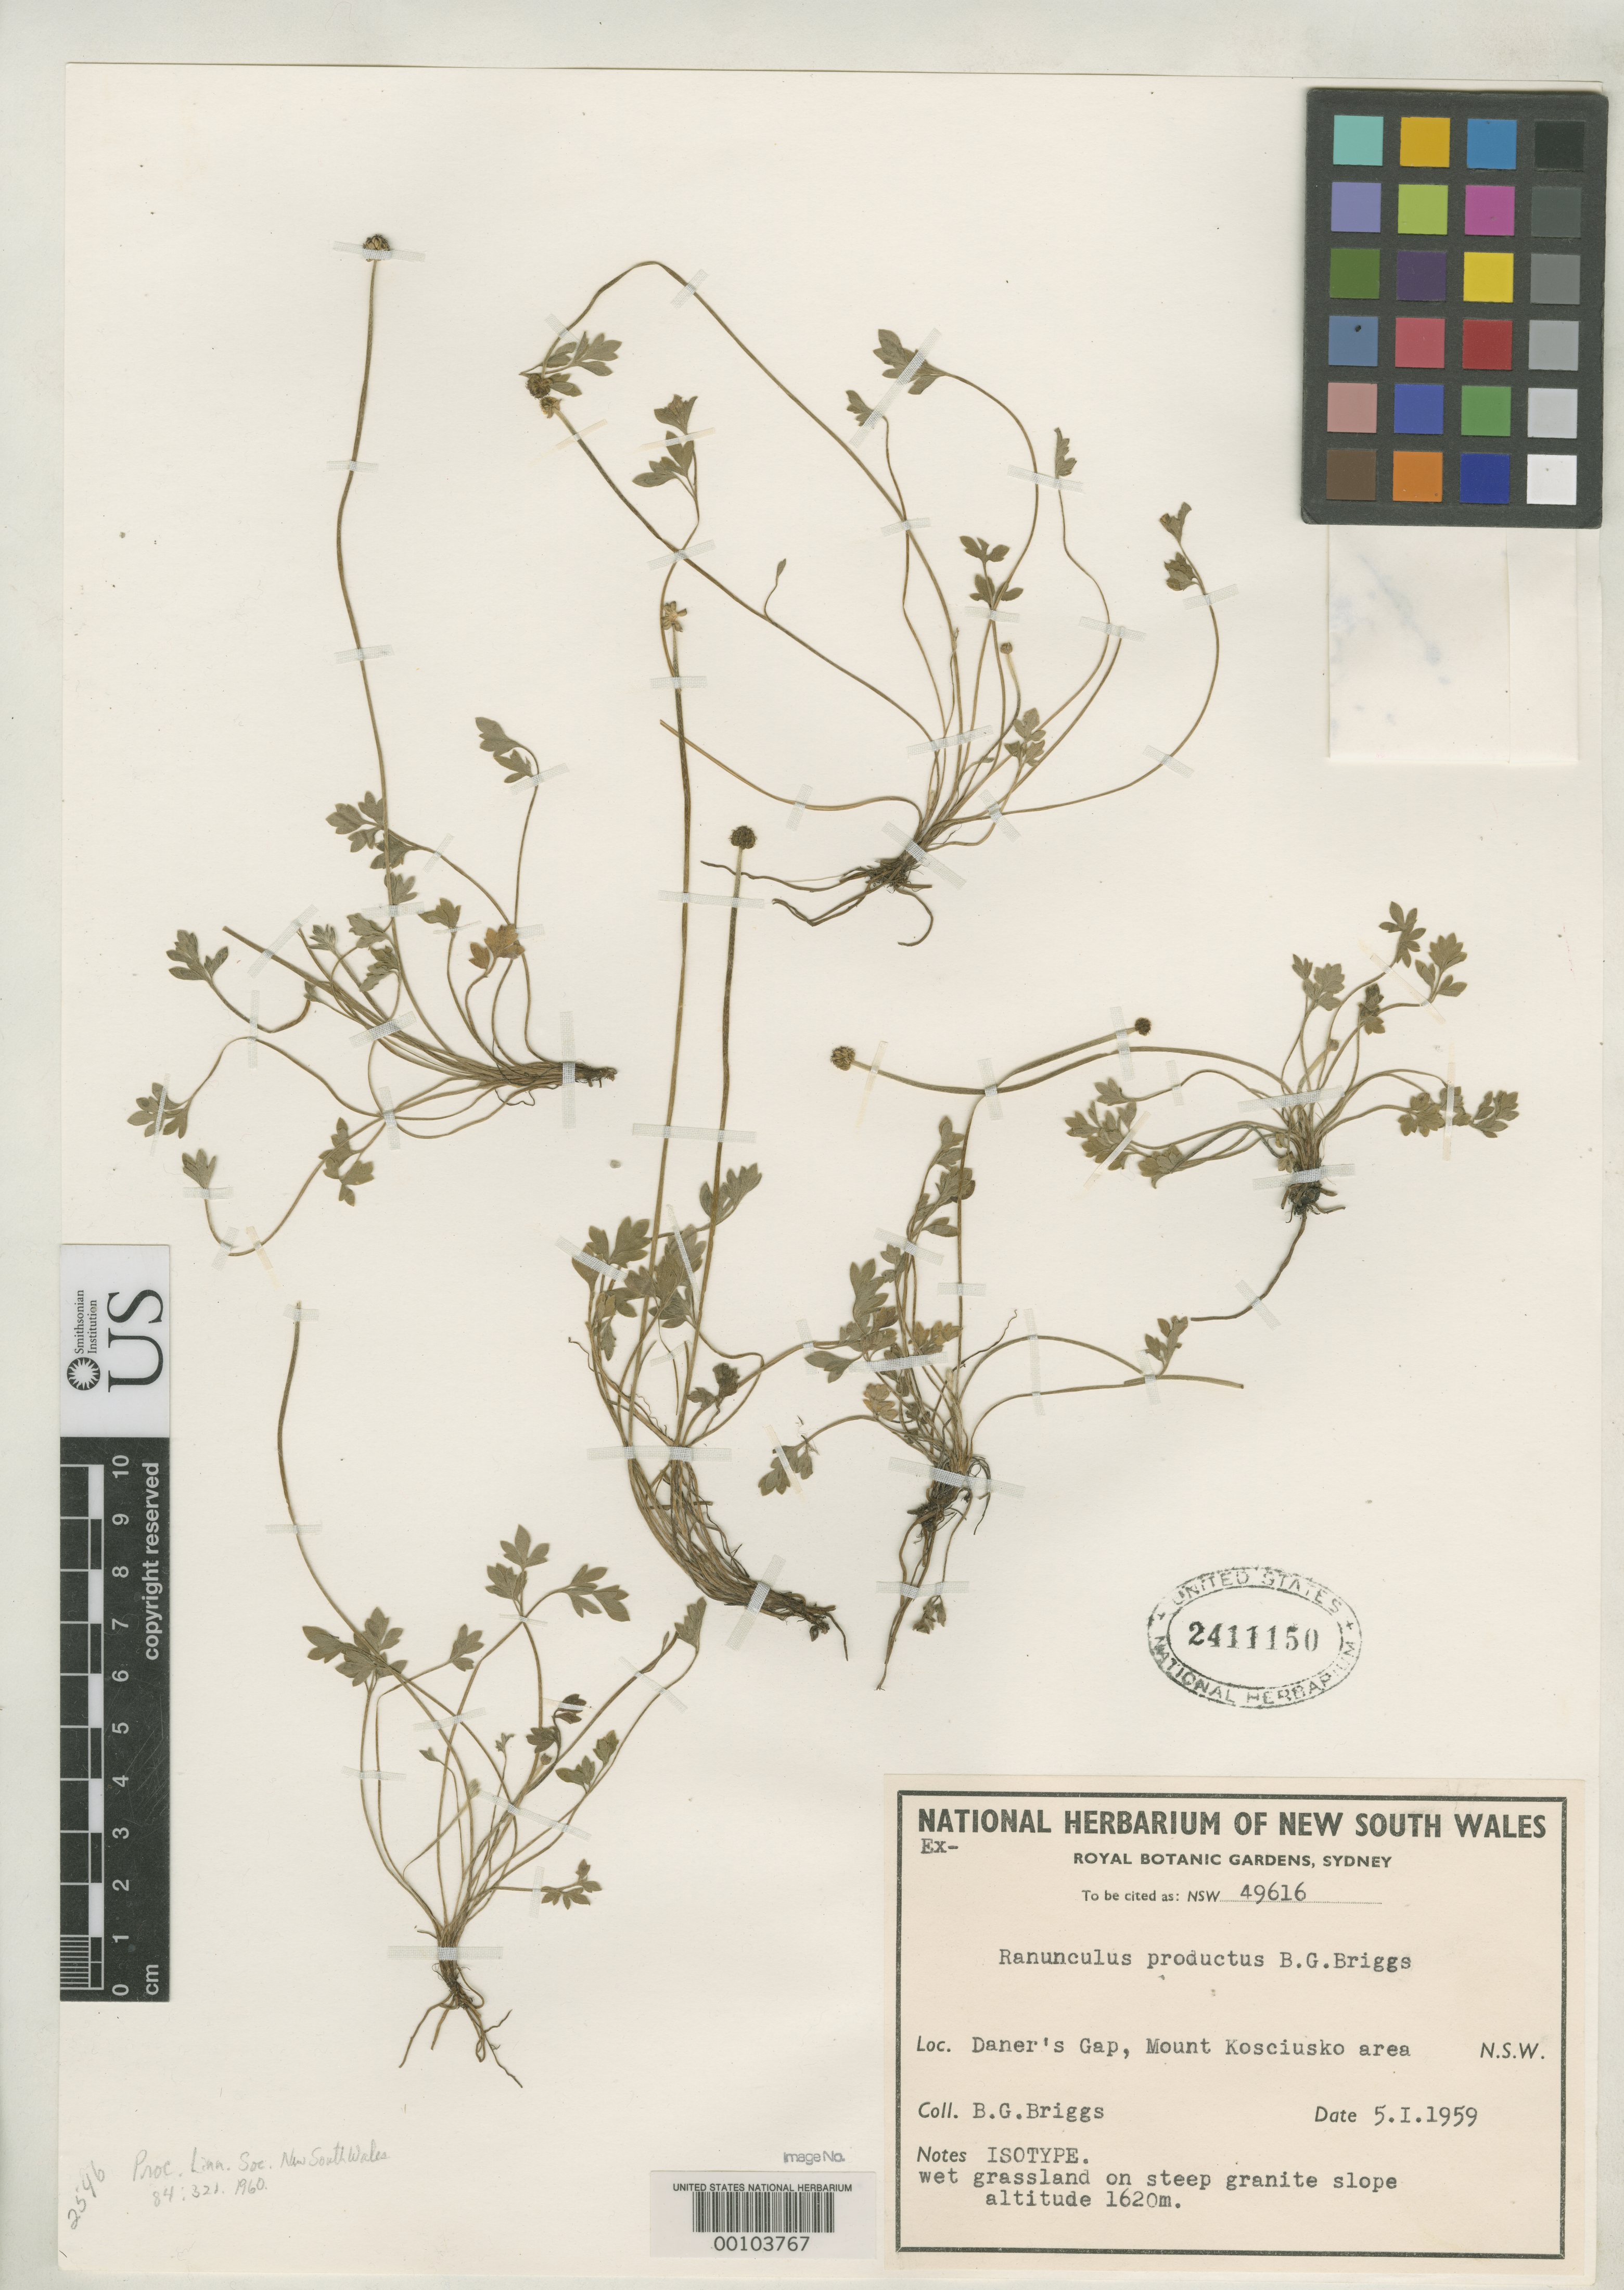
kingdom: Plantae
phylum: Tracheophyta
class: Magnoliopsida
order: Ranunculales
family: Ranunculaceae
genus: Ranunculus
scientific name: Ranunculus productus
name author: B.G. Briggs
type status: Isotype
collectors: B. G. Briggs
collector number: NSW 49616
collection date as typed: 05 Jan 1959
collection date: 1959-01-05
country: Australia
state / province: New South Wales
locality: Daner's Gap, Mt. Kosciusko area.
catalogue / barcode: US 2411150